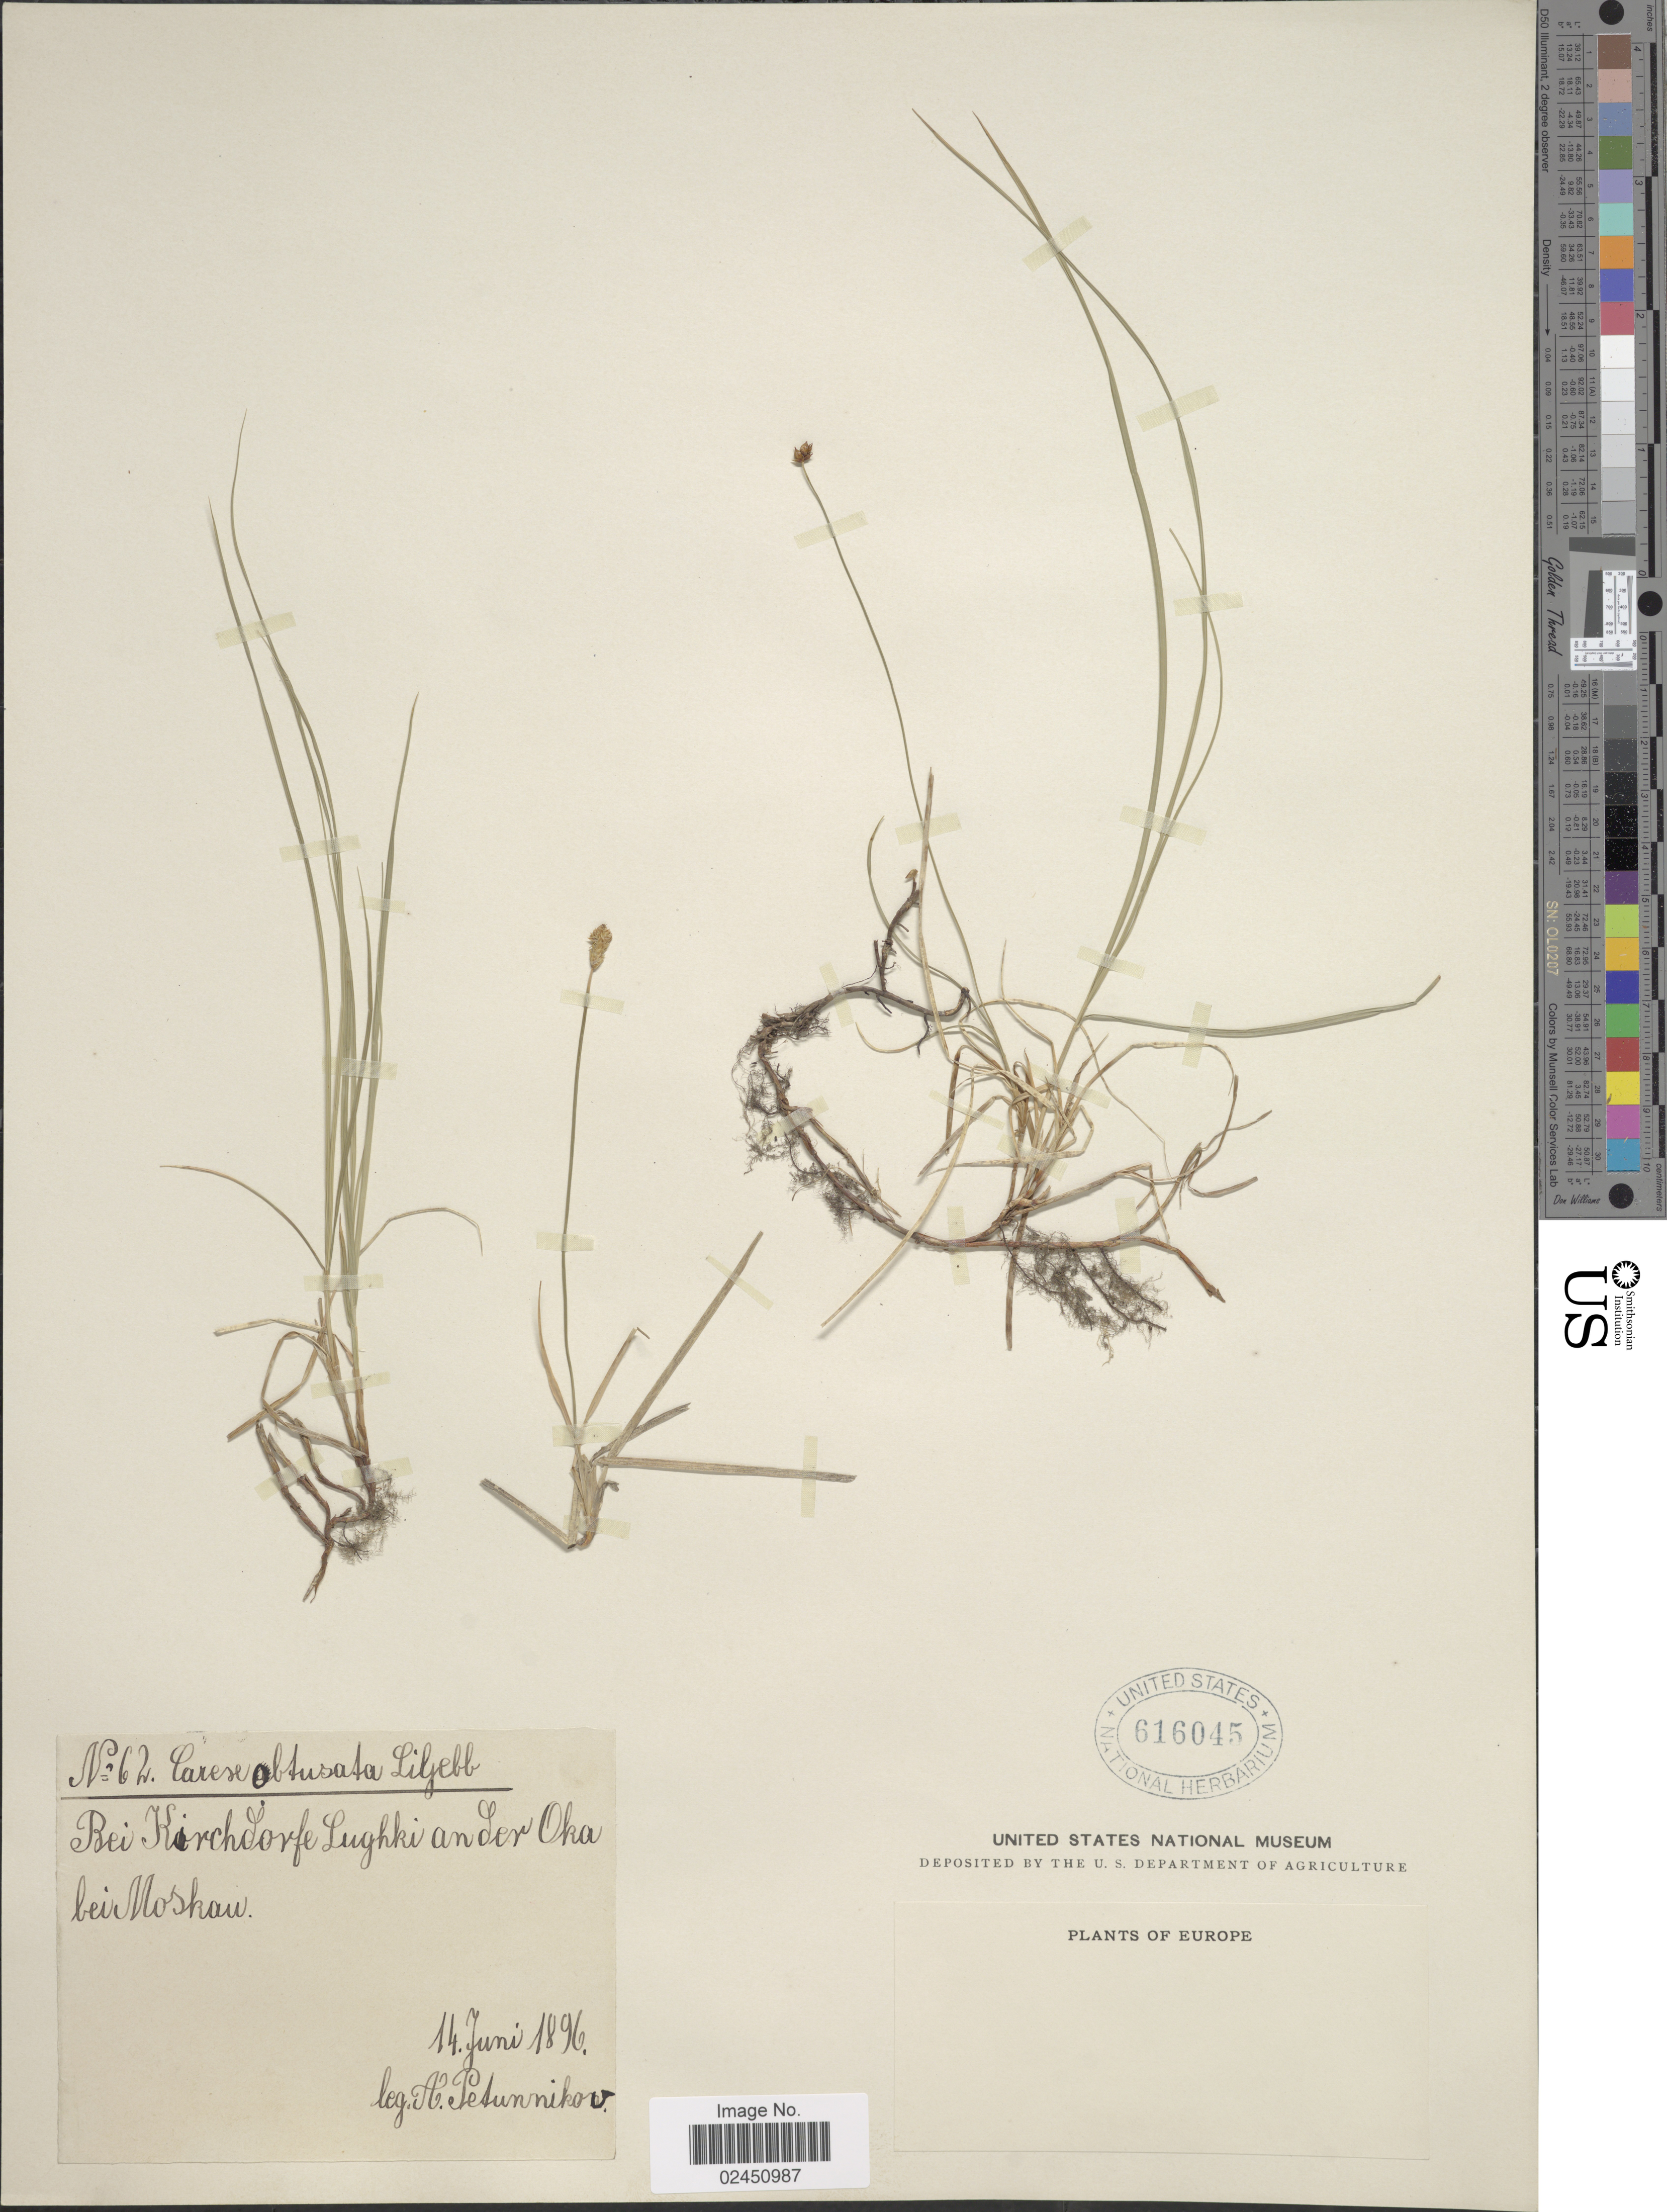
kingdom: Plantae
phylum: Tracheophyta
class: Liliopsida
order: Poales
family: Cyperaceae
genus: Carex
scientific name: Carex obtusata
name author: Lilj.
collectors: A. Petunnikov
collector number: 62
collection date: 1896-06-14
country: Russian Federation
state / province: Moscow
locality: Bei Kirchdorfe Lughki an der Oka bei Moskaw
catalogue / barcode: US 616045